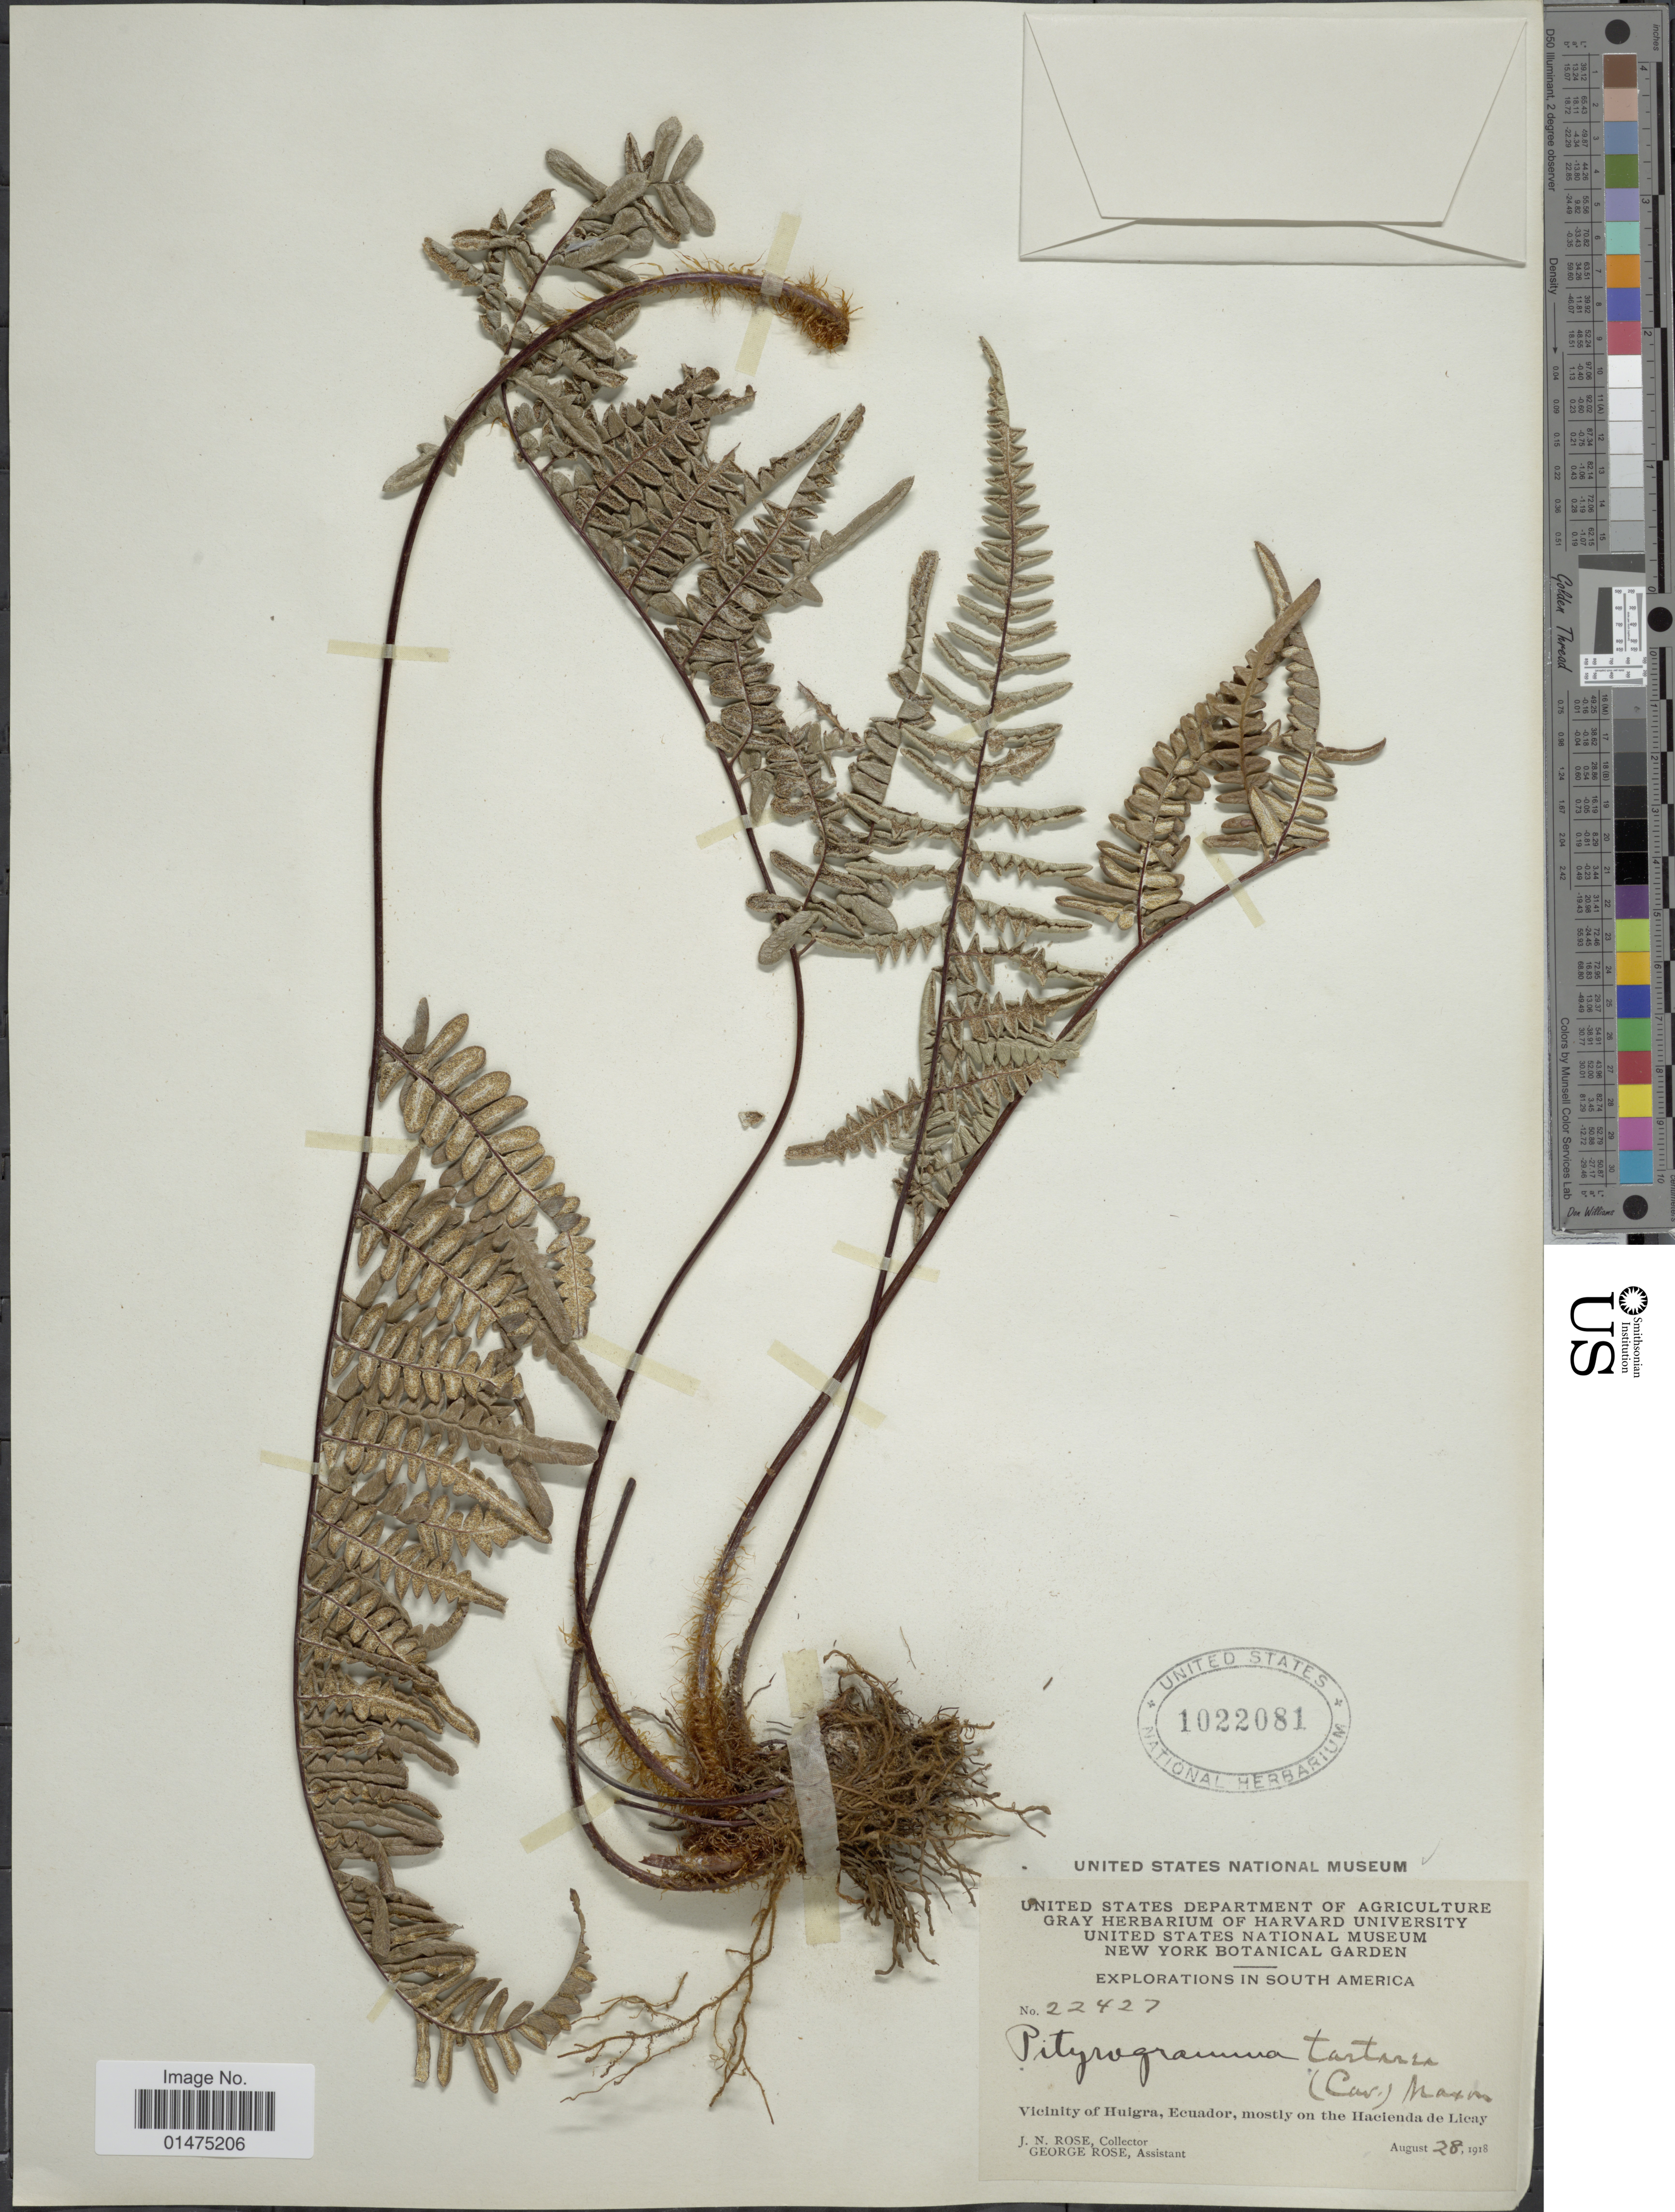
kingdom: Plantae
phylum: Tracheophyta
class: Polypodiopsida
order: Polypodiales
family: Pteridaceae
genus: Pityrogramma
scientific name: Pityrogramma tartarea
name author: (Cav.) Maxon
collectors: J. N. Rose & G. Rose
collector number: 22427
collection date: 1918-08-28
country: Ecuador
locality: Vicinity of Huigra, mostly on the Hacienda de Licay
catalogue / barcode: US 1022081